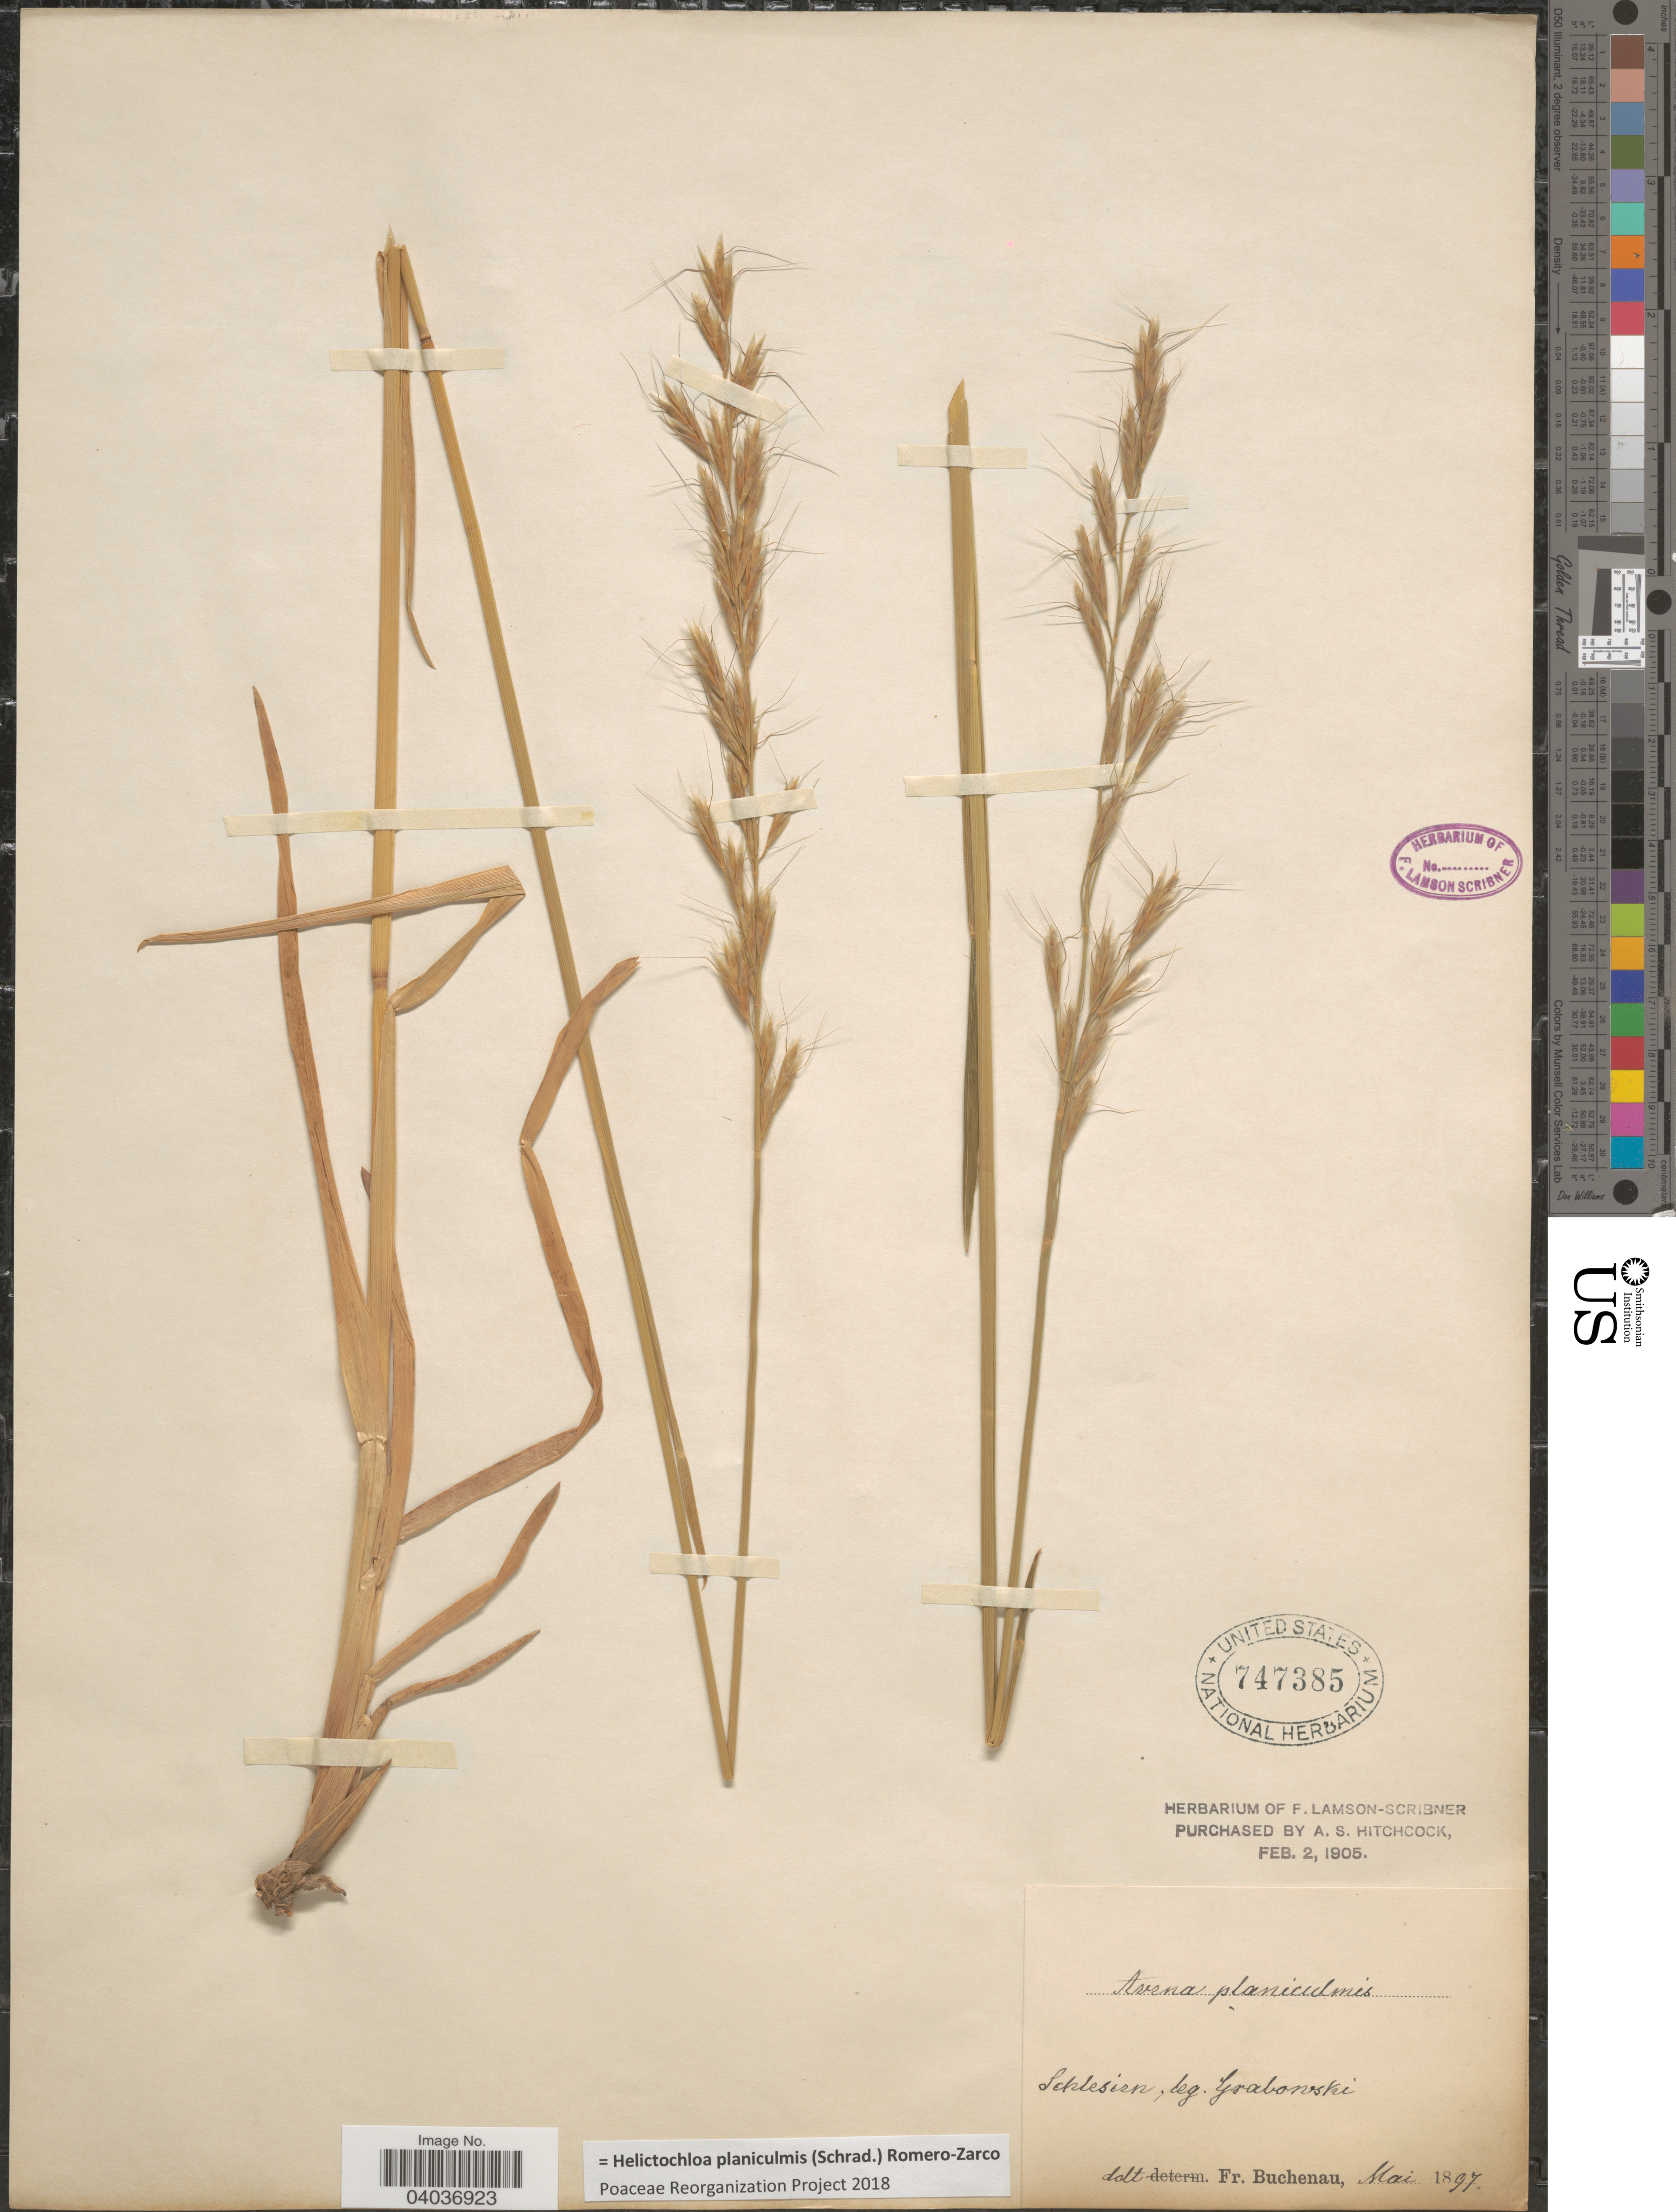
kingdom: Plantae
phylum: Tracheophyta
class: Liliopsida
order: Poales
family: Poaceae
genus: Helictochloa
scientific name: Helictochloa planiculmis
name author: (Schrad.) Romero Zarco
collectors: Grabonski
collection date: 1897-05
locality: Schlesien.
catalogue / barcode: US 747385